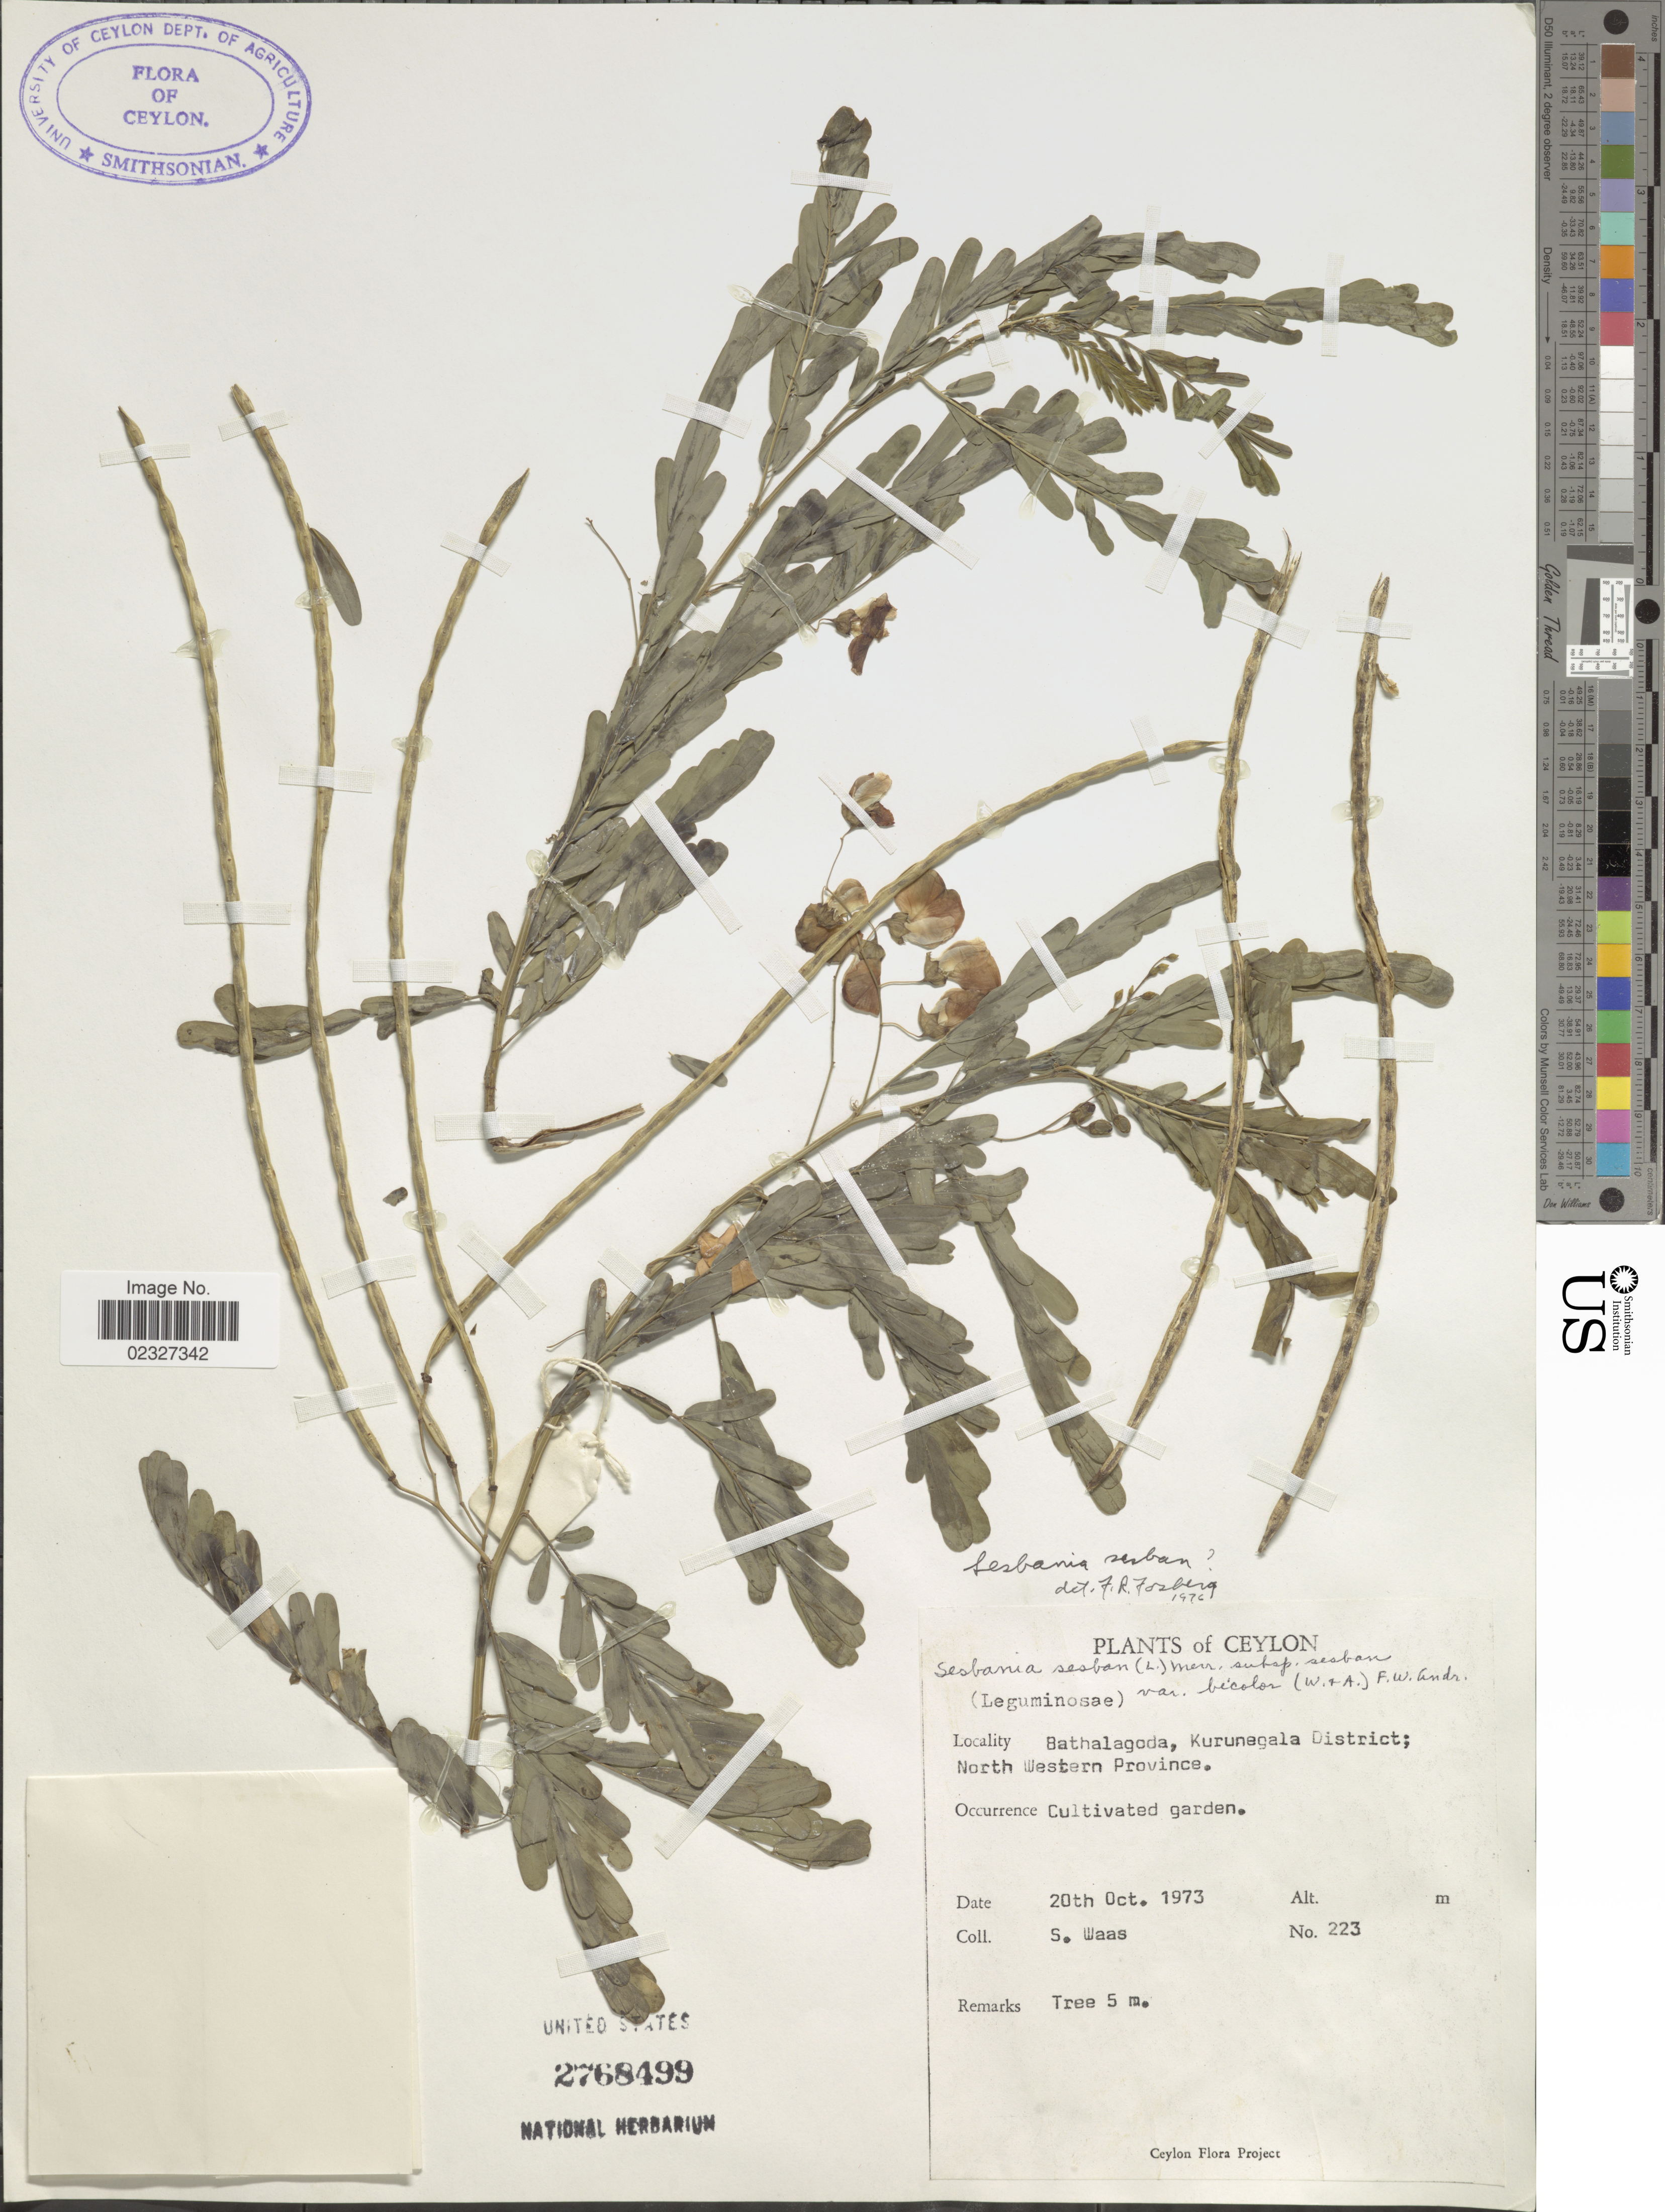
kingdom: Plantae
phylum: Tracheophyta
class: Magnoliopsida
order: Fabales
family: Fabaceae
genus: Sesbania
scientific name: Sesbania sesban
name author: (L.) Merr.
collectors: S. Waas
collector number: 223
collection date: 1973-10-20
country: Sri Lanka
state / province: North Western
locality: Ceylon, Bathalagoda, Kurunegala District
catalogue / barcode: US 2768499